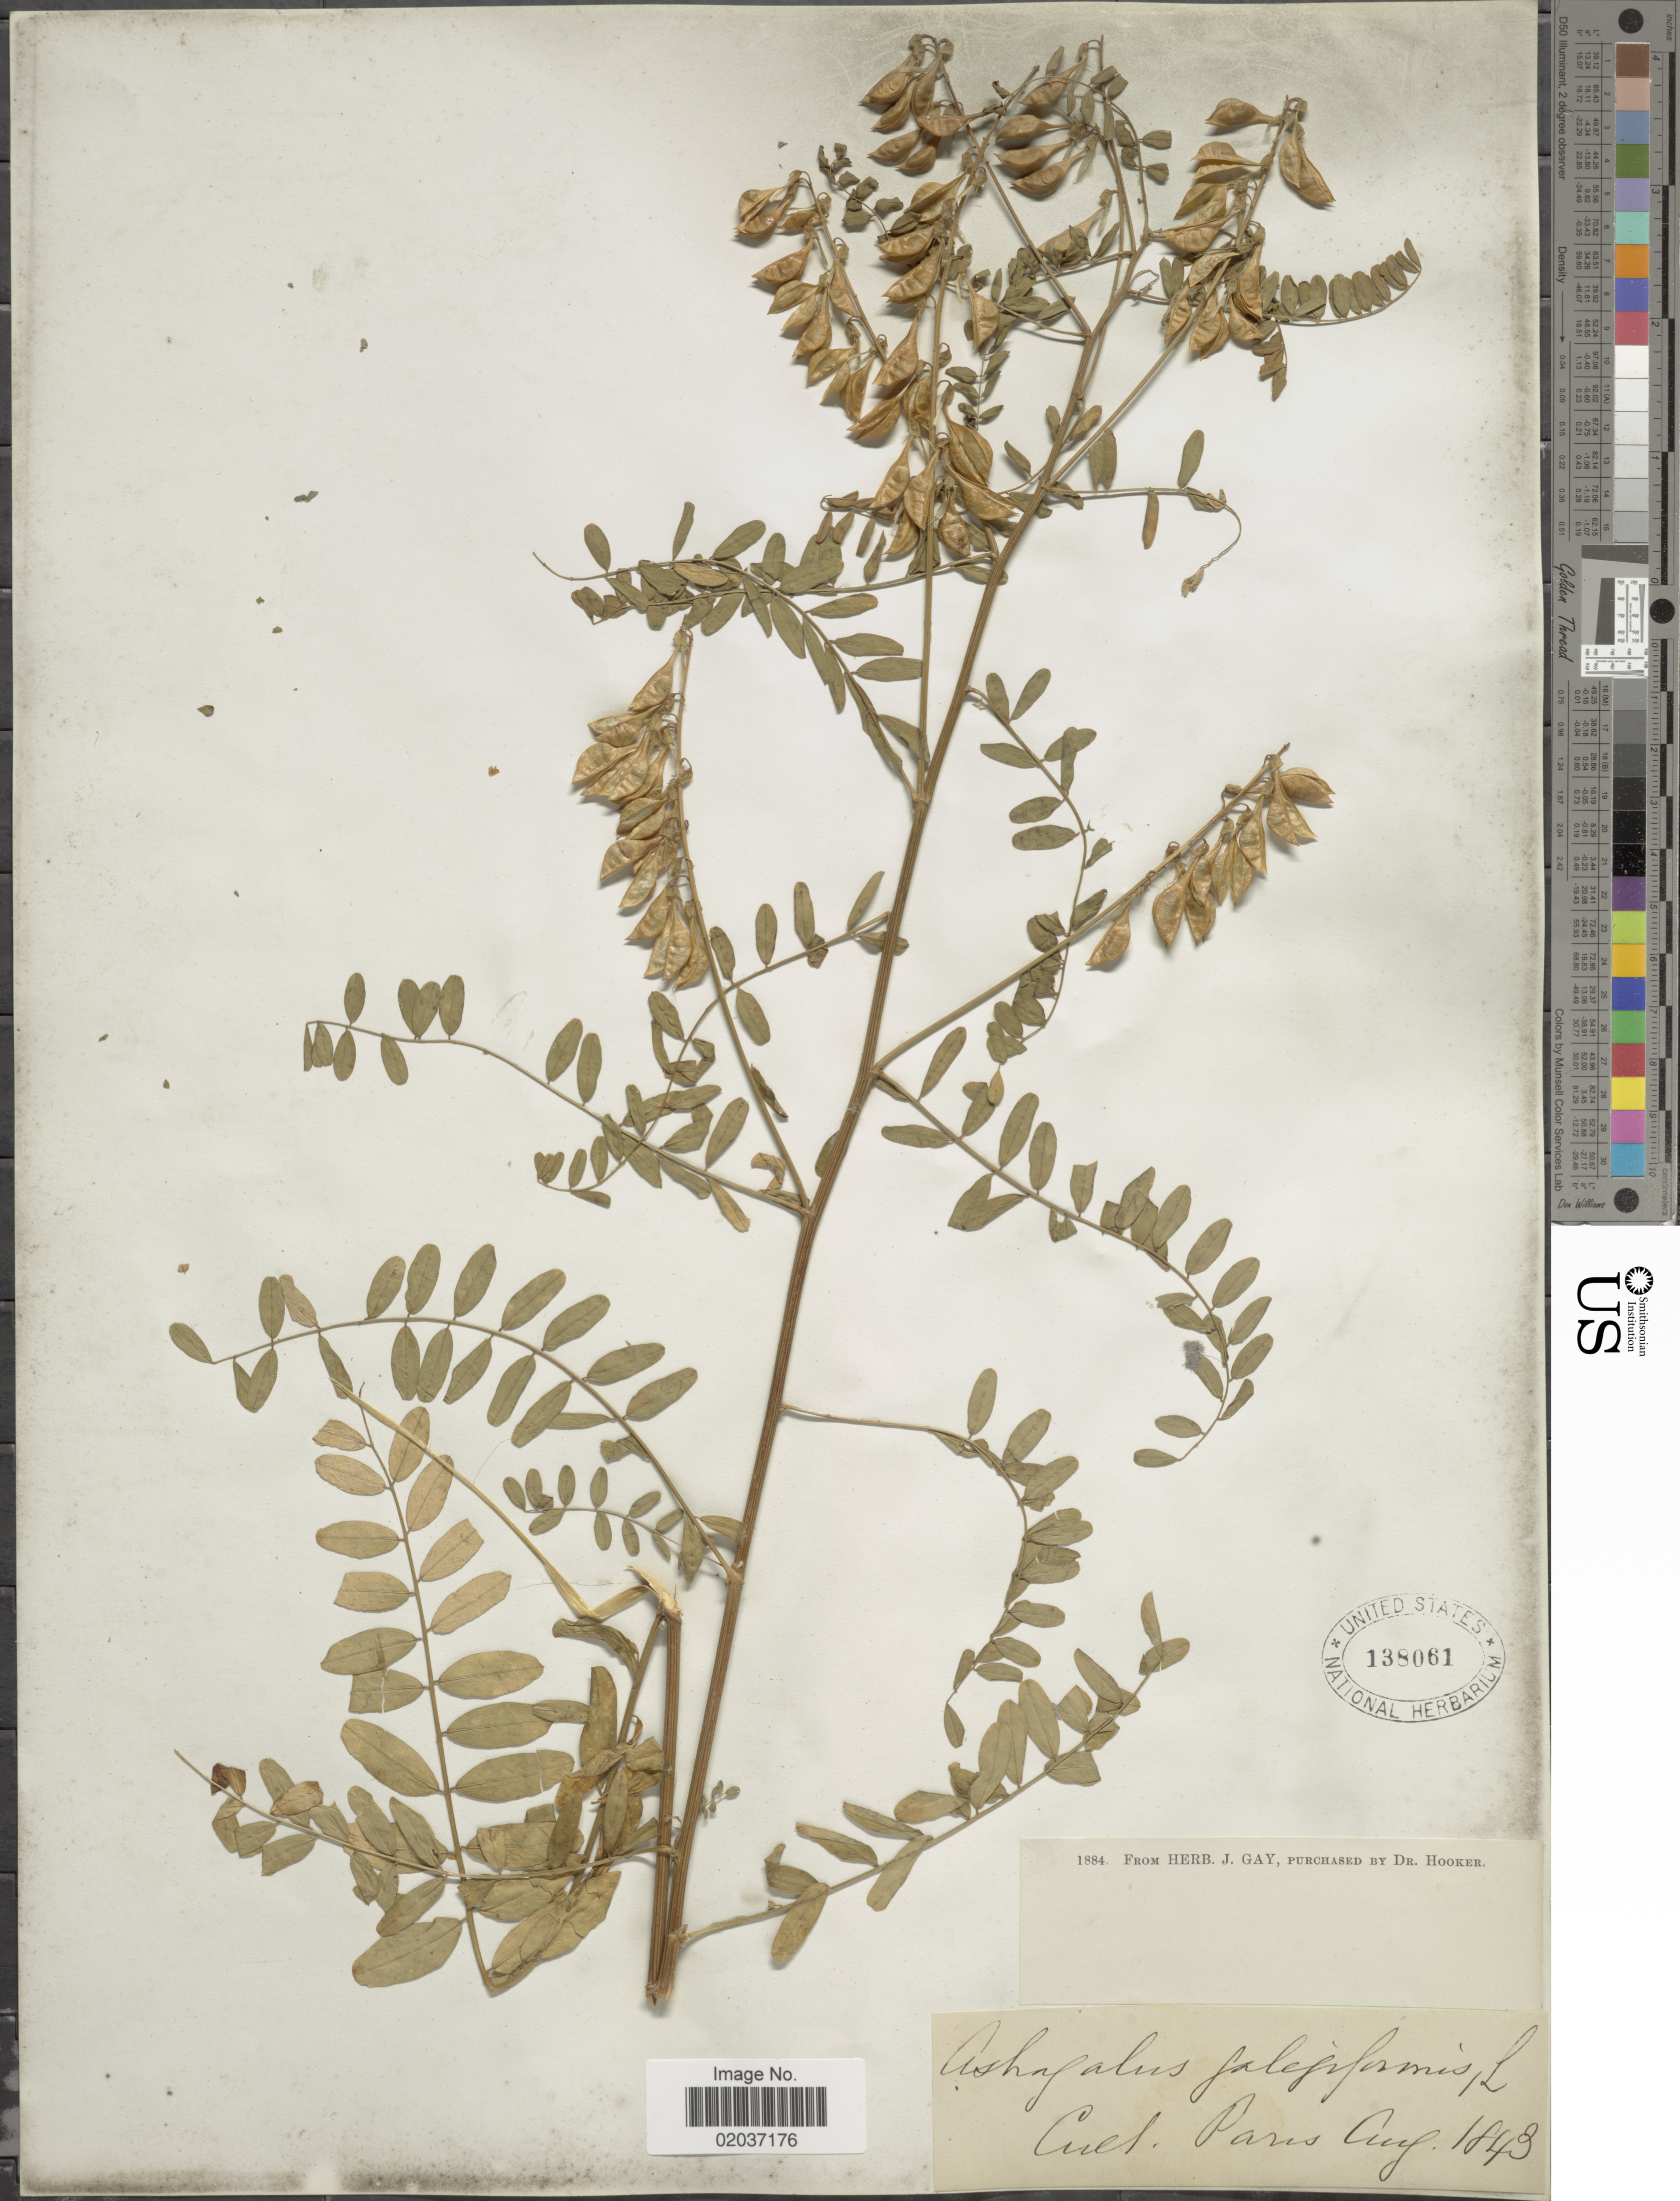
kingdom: Plantae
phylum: Tracheophyta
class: Magnoliopsida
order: Fabales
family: Fabaceae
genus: Astragalus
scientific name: Astragalus galegiformis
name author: L.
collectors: ex herb. J. Gay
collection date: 1843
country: France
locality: Paris.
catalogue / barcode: US 138061